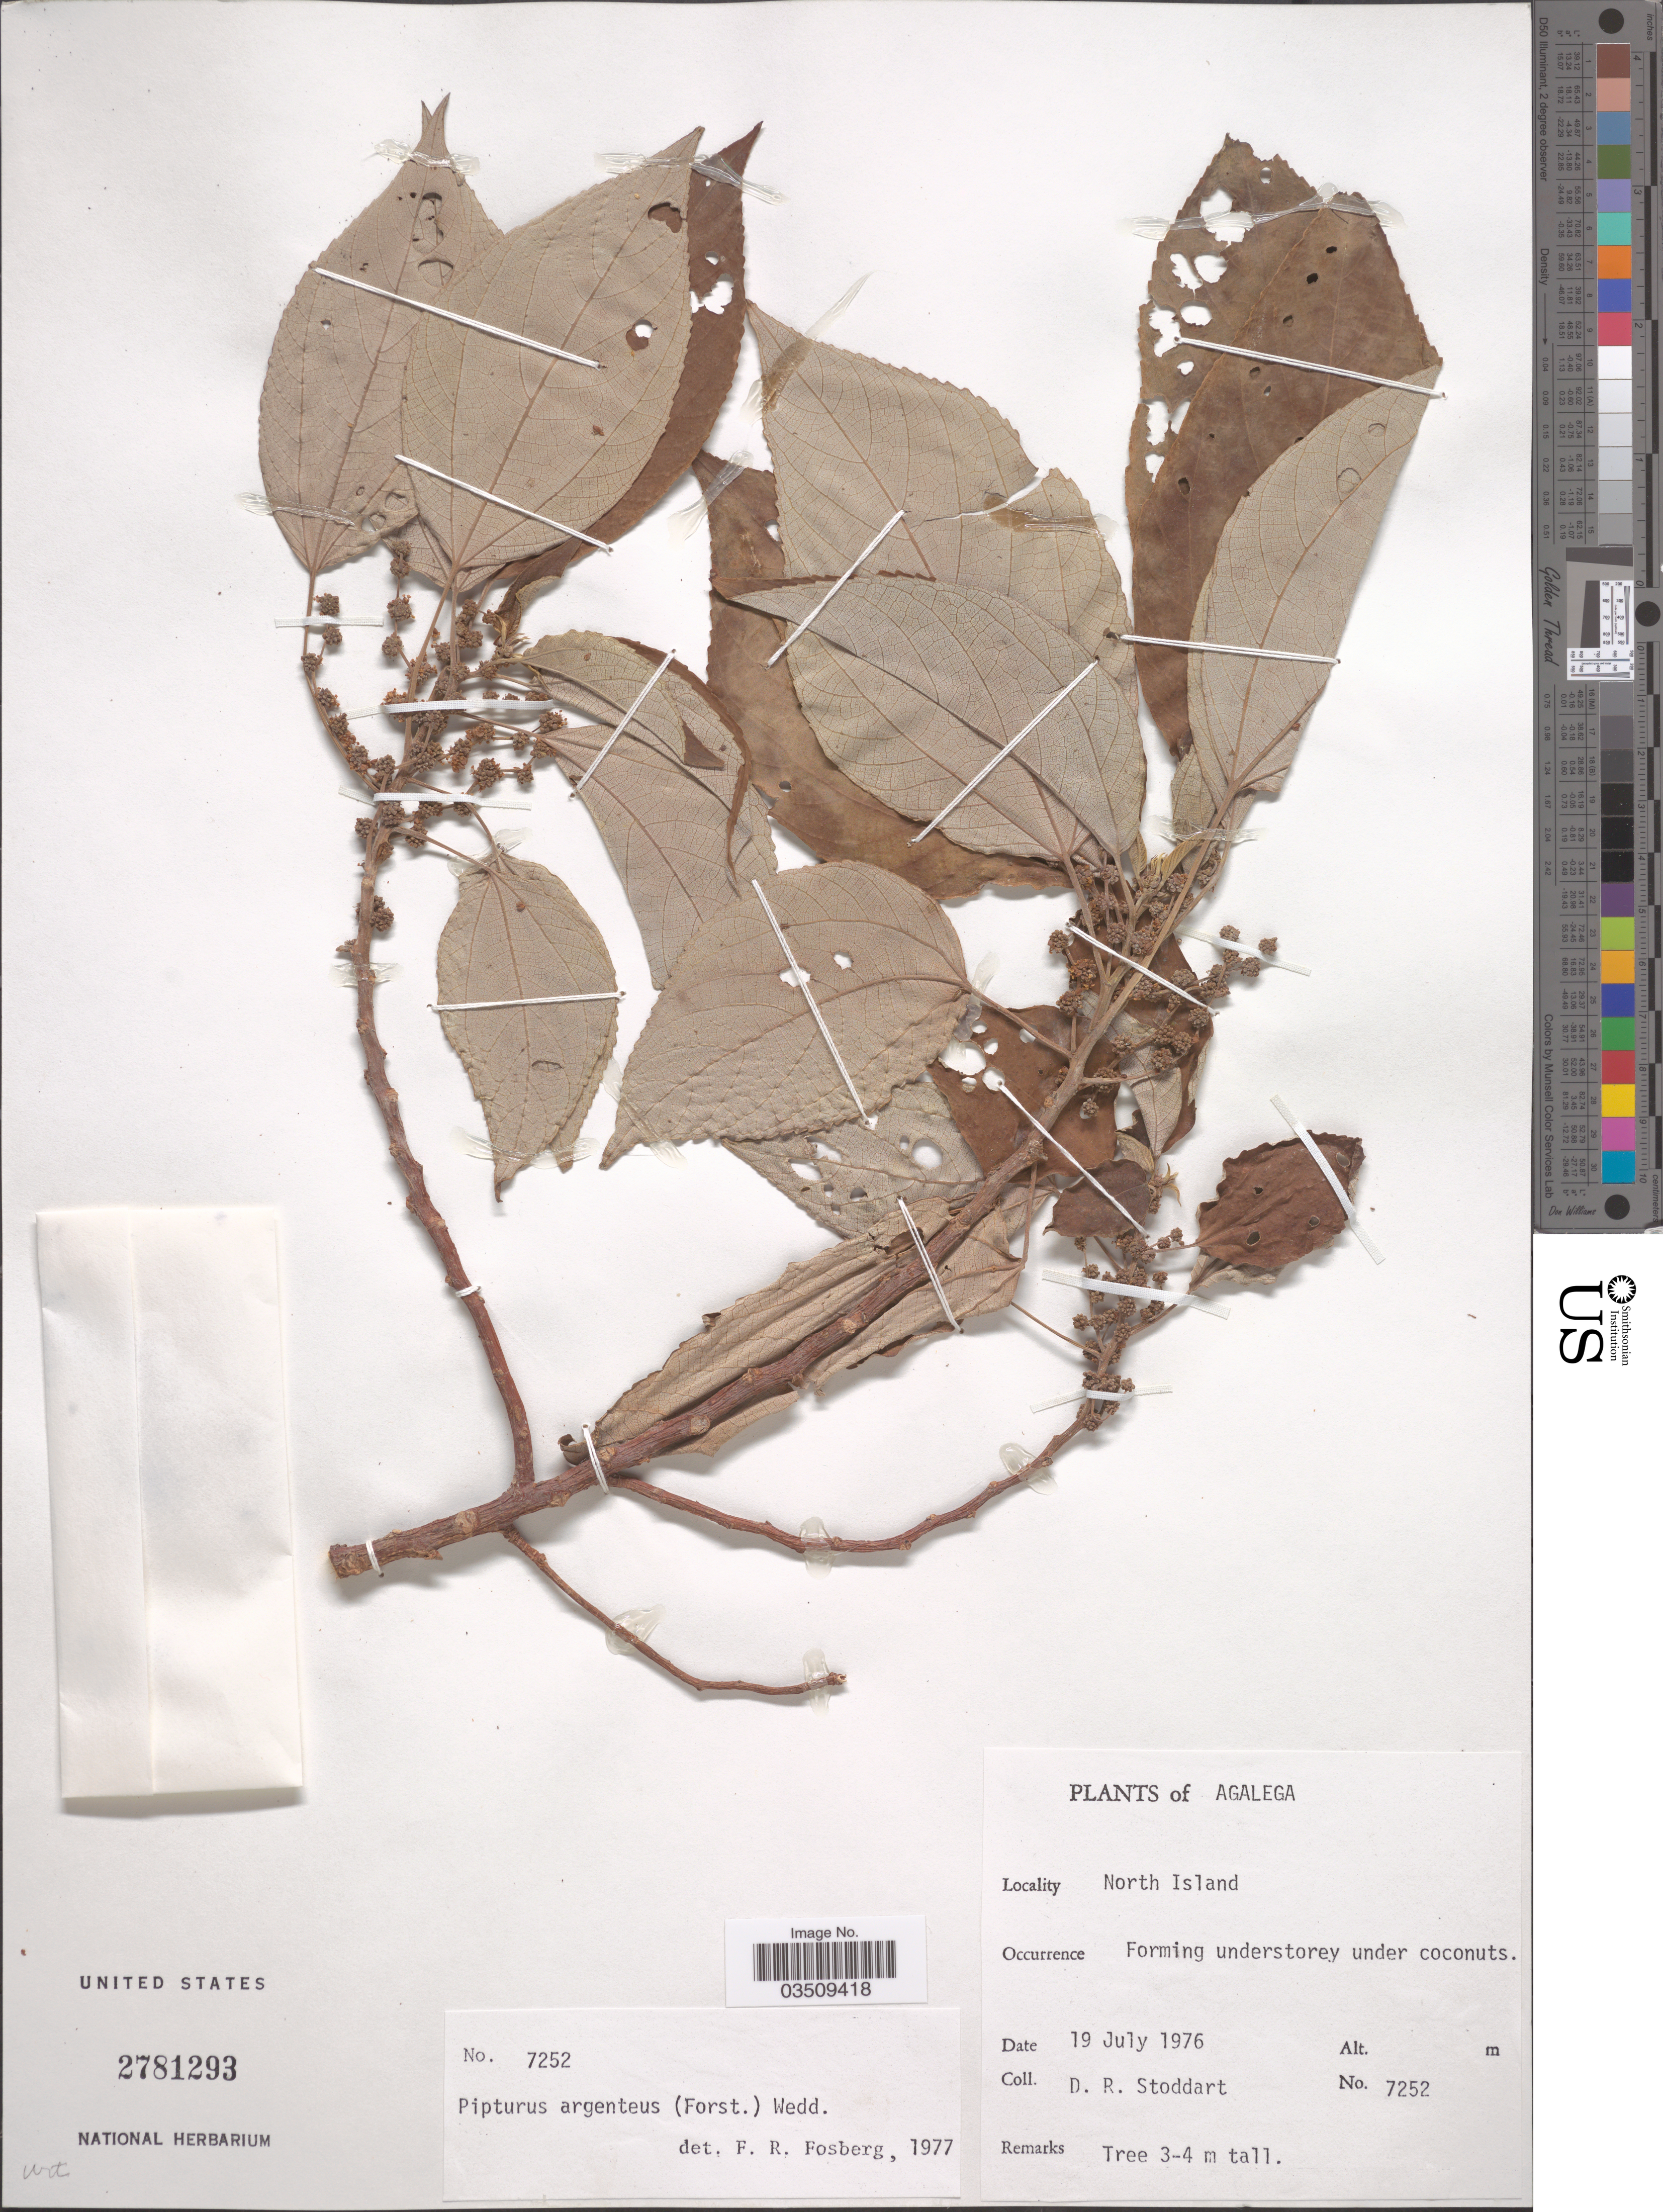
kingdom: Plantae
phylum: Tracheophyta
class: Magnoliopsida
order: Rosales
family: Urticaceae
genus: Pipturus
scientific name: Pipturus argenteus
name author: (G. Forst.) Wedd.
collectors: D. R. Stoddart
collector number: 7252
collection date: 1976-07-19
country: Mauritius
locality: Agalega. North Island.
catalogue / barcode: US 2781293